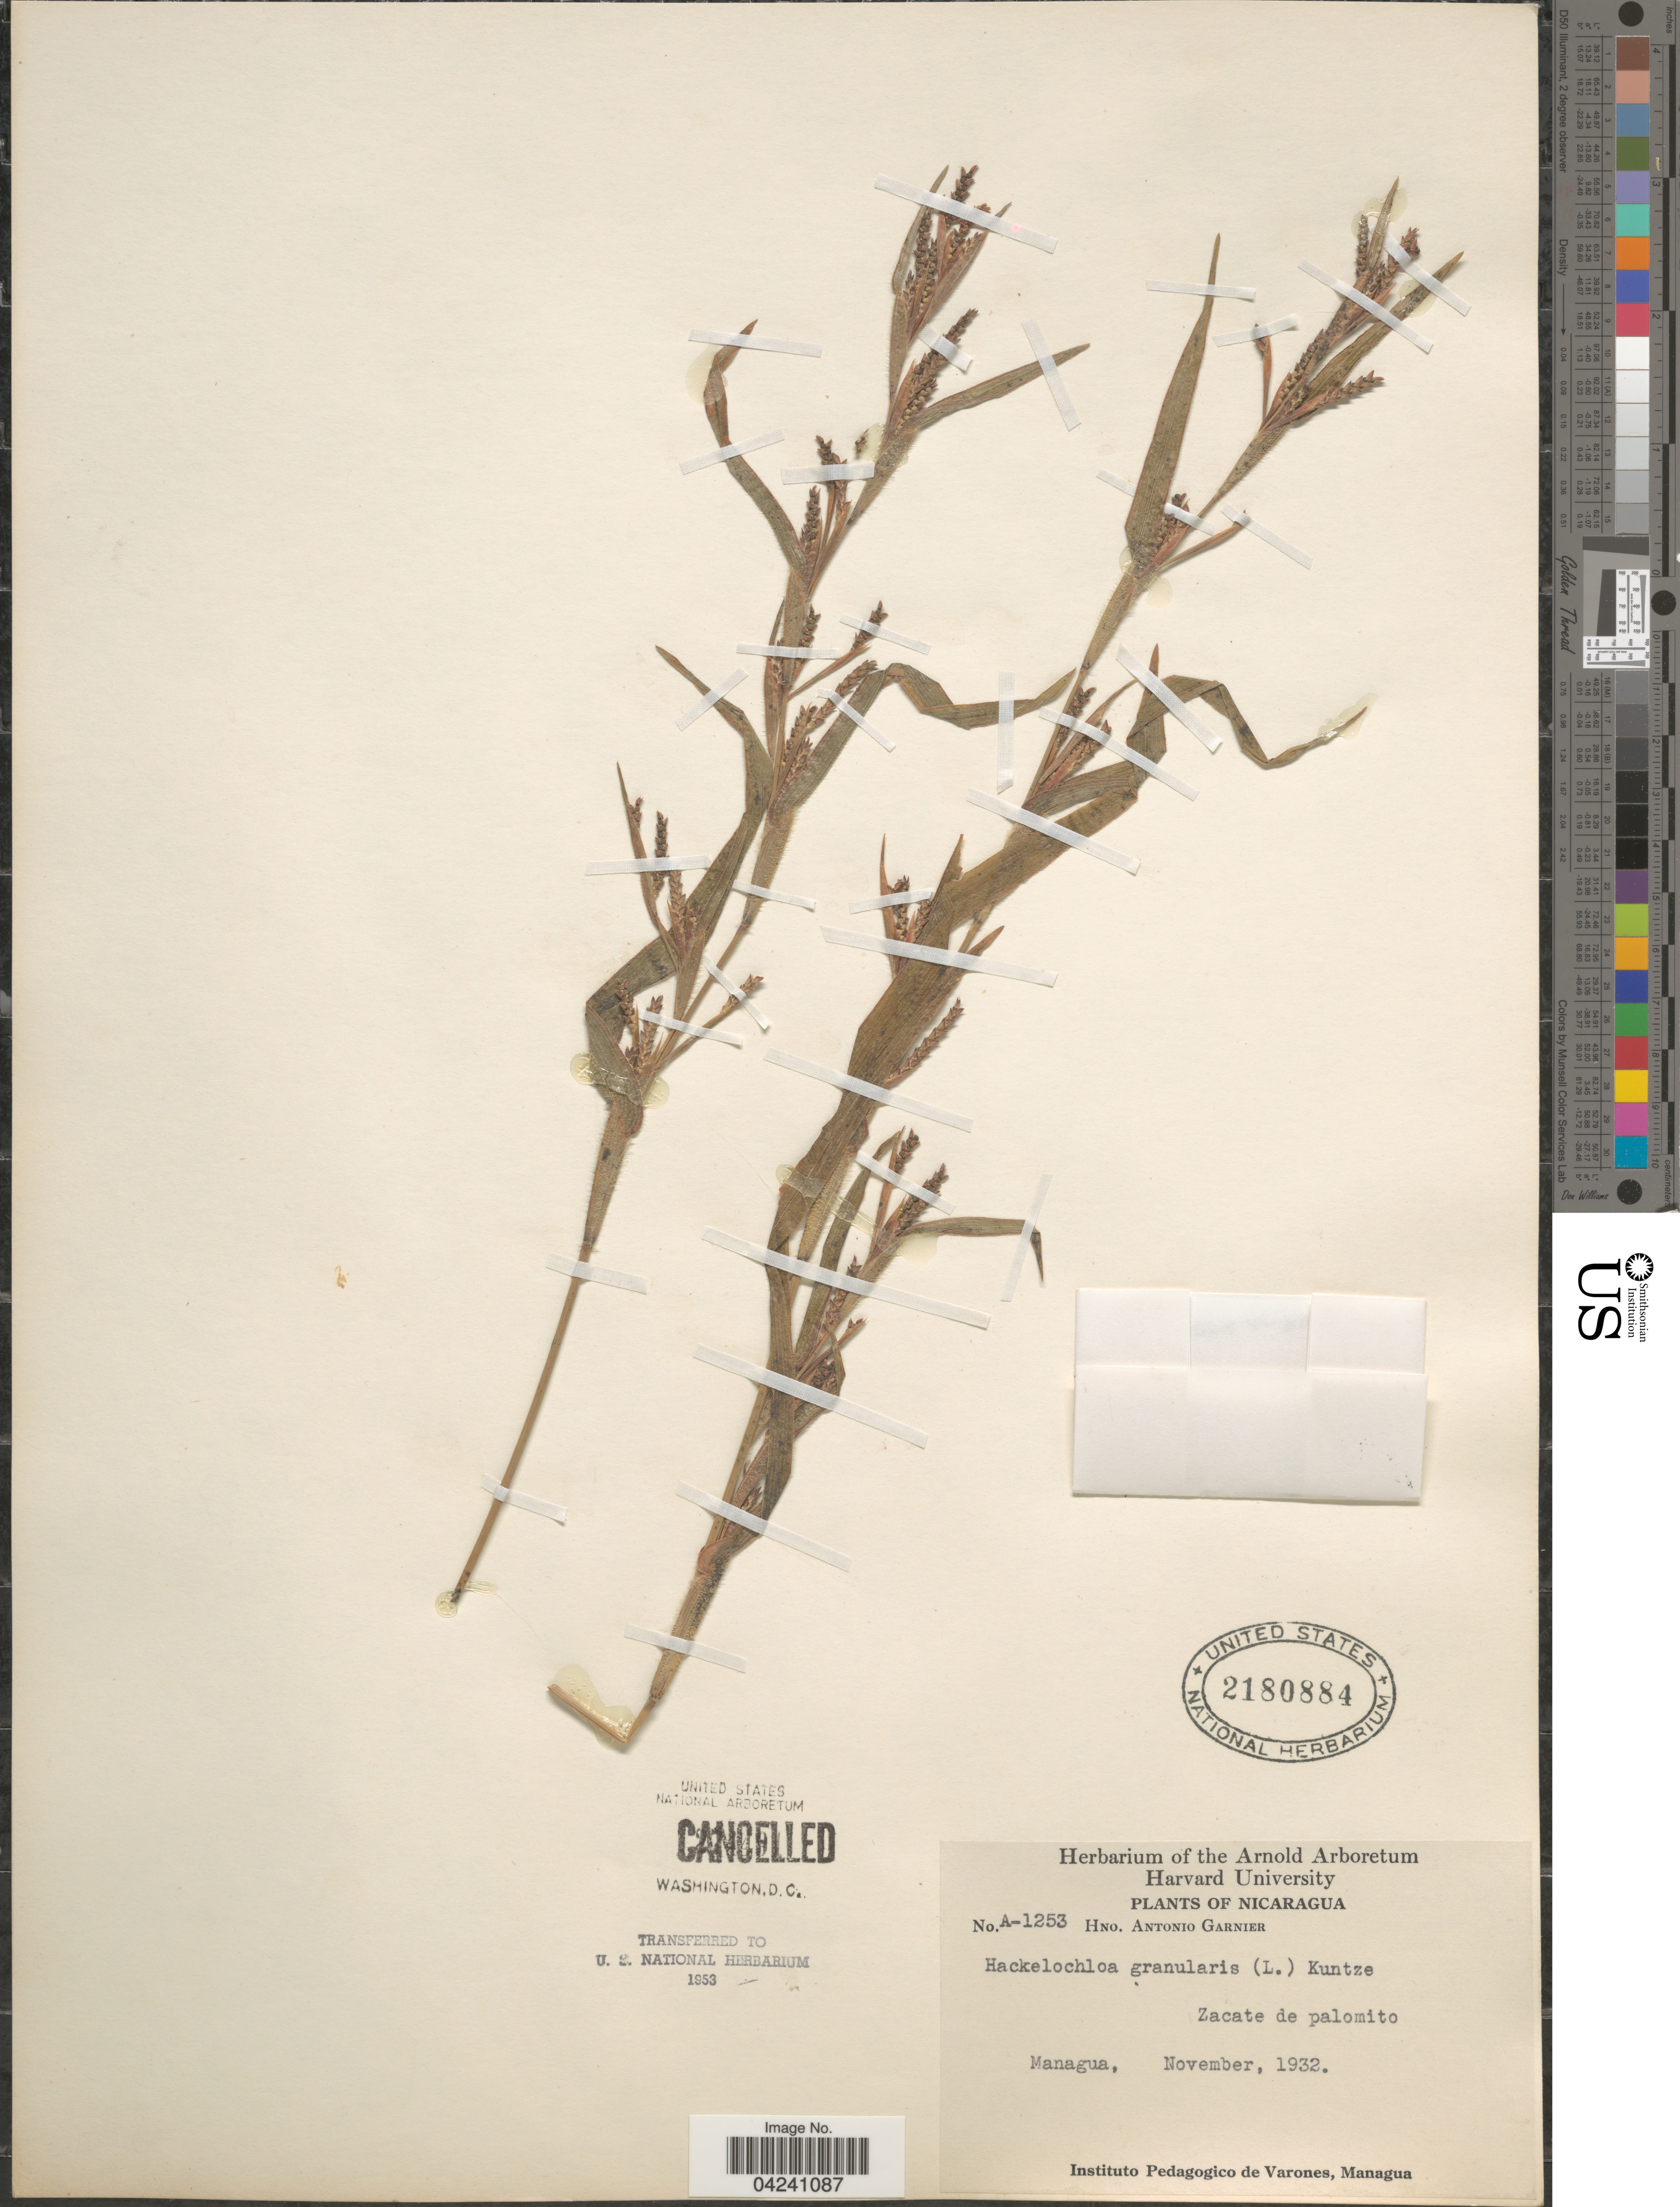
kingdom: Plantae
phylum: Tracheophyta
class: Liliopsida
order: Poales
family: Poaceae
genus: Hackelochloa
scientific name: Hackelochloa granularis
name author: (L.) Kuntze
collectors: Bro. A. Garnier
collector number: A-1253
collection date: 1932-11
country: Nicaragua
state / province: Managua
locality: Zacate de palomito.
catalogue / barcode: US 2180884